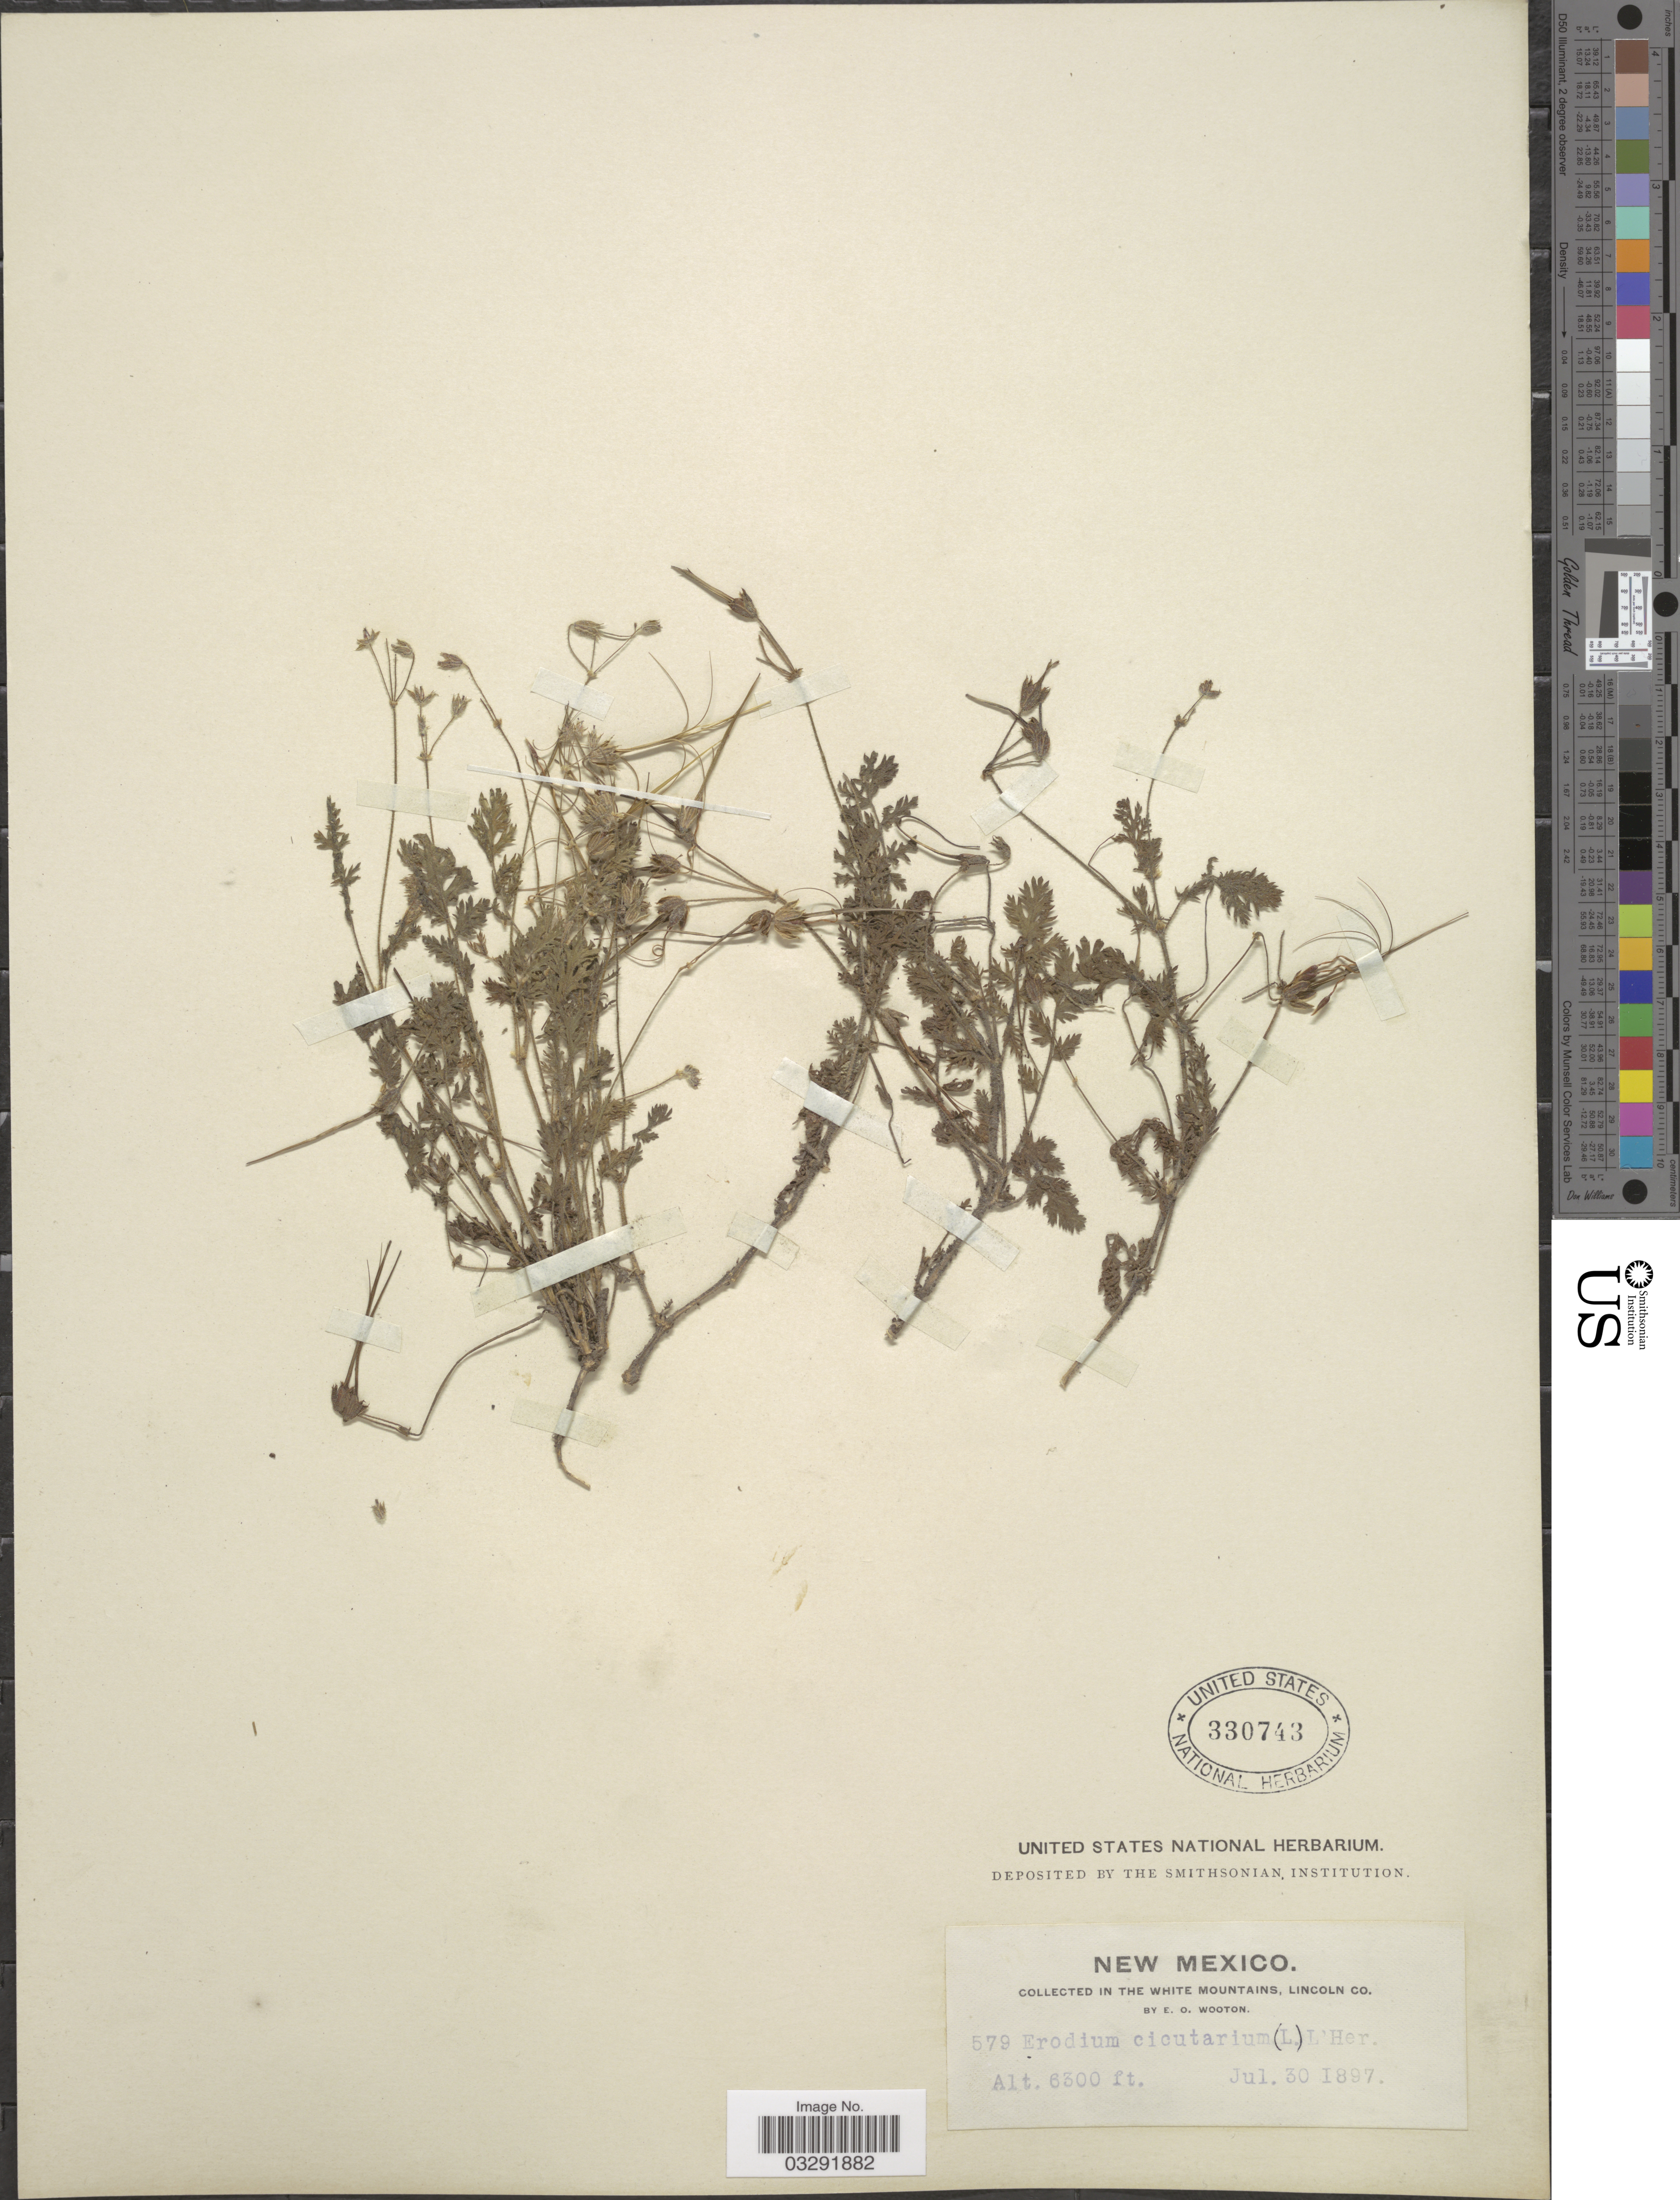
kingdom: Plantae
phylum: Tracheophyta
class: Magnoliopsida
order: Geraniales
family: Geraniaceae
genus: Erodium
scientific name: Erodium cicutarium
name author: (L.) L'Hér.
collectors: E. O. Wooton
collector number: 579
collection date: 1897-07-30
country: United States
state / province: New Mexico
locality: White Mountains, Lincoln Co.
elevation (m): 1920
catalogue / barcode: US 330743